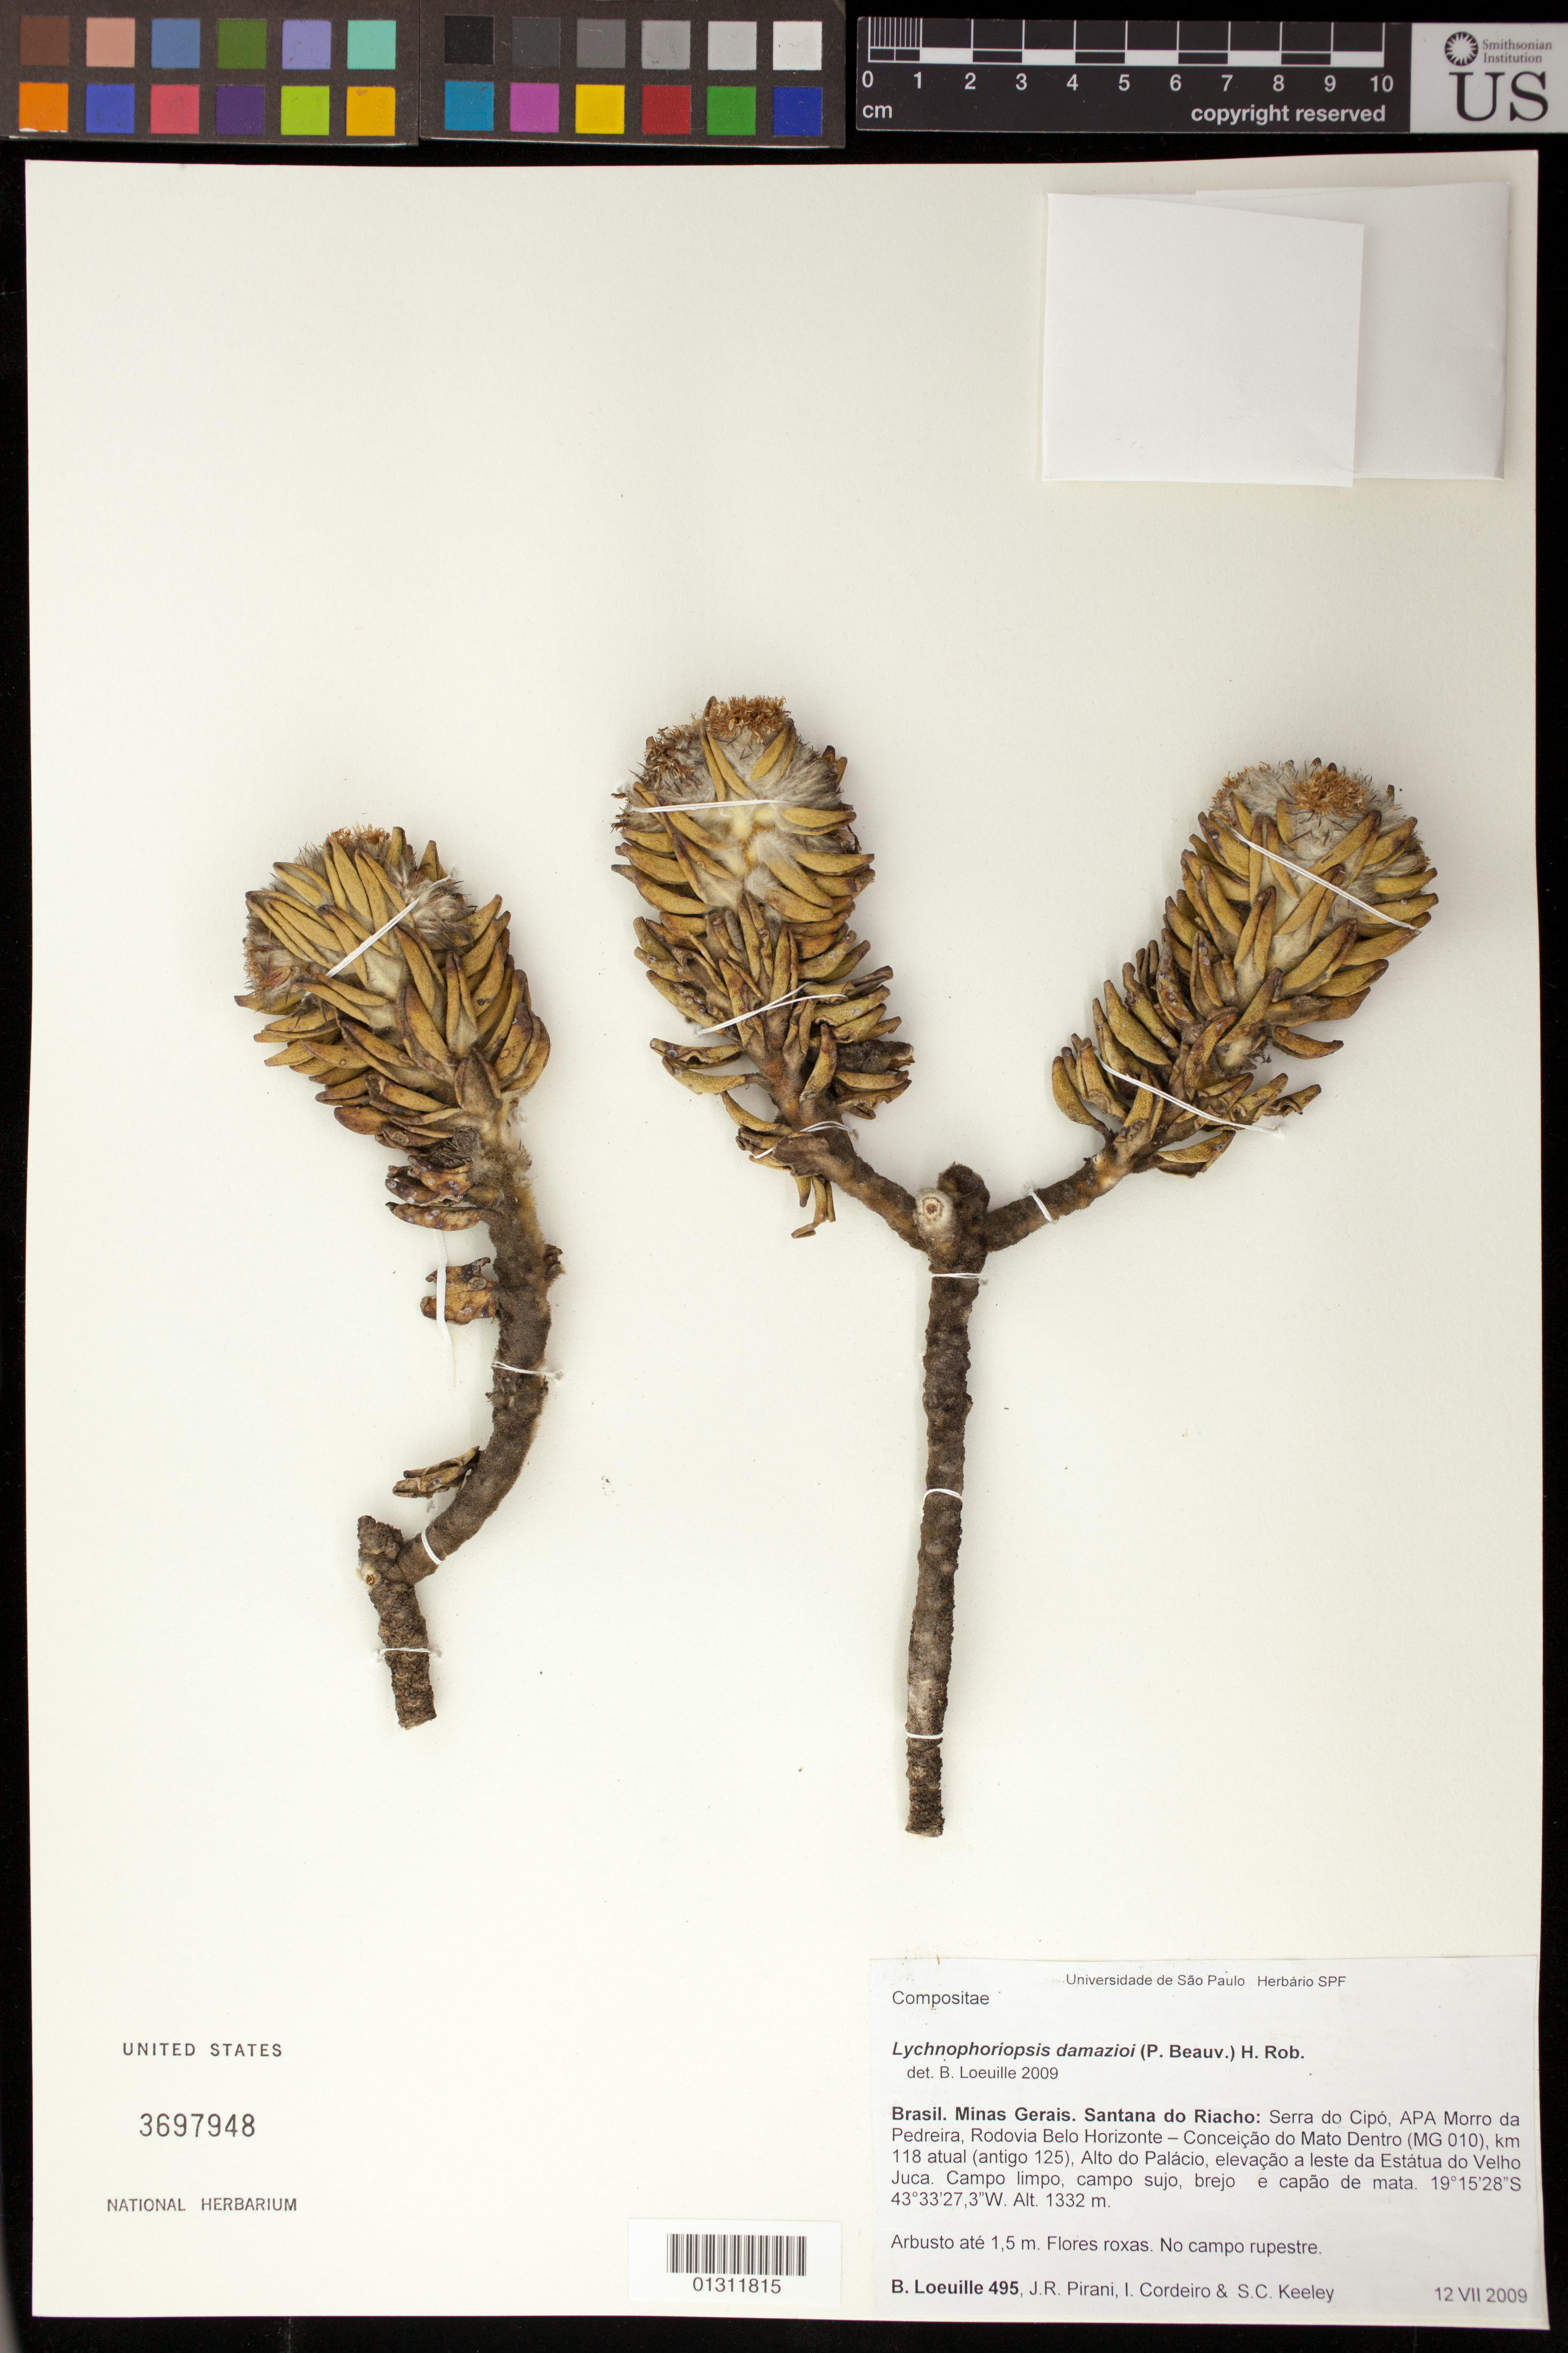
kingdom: Plantae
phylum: Tracheophyta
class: Magnoliopsida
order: Asterales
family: Asteraceae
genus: Lychnophoriopsis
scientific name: Lychnophoriopsis damazioi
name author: (P. Beauv.) H. Rob.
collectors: B. Loeuille, J. R. Pirani, I. Cordeiro & S. C. Keeley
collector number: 495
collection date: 2009-07-12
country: Brazil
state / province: Minas Gerais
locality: Santana do Riacho: Serra do Cipo, APA Morro da Pedreira, Rodovia Belo Horizonte - Conceicao do Mato Dentro, Alto do Palacio, elevacao a leste da Estatua do Velho Juca.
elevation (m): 1332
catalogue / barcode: US 3697948